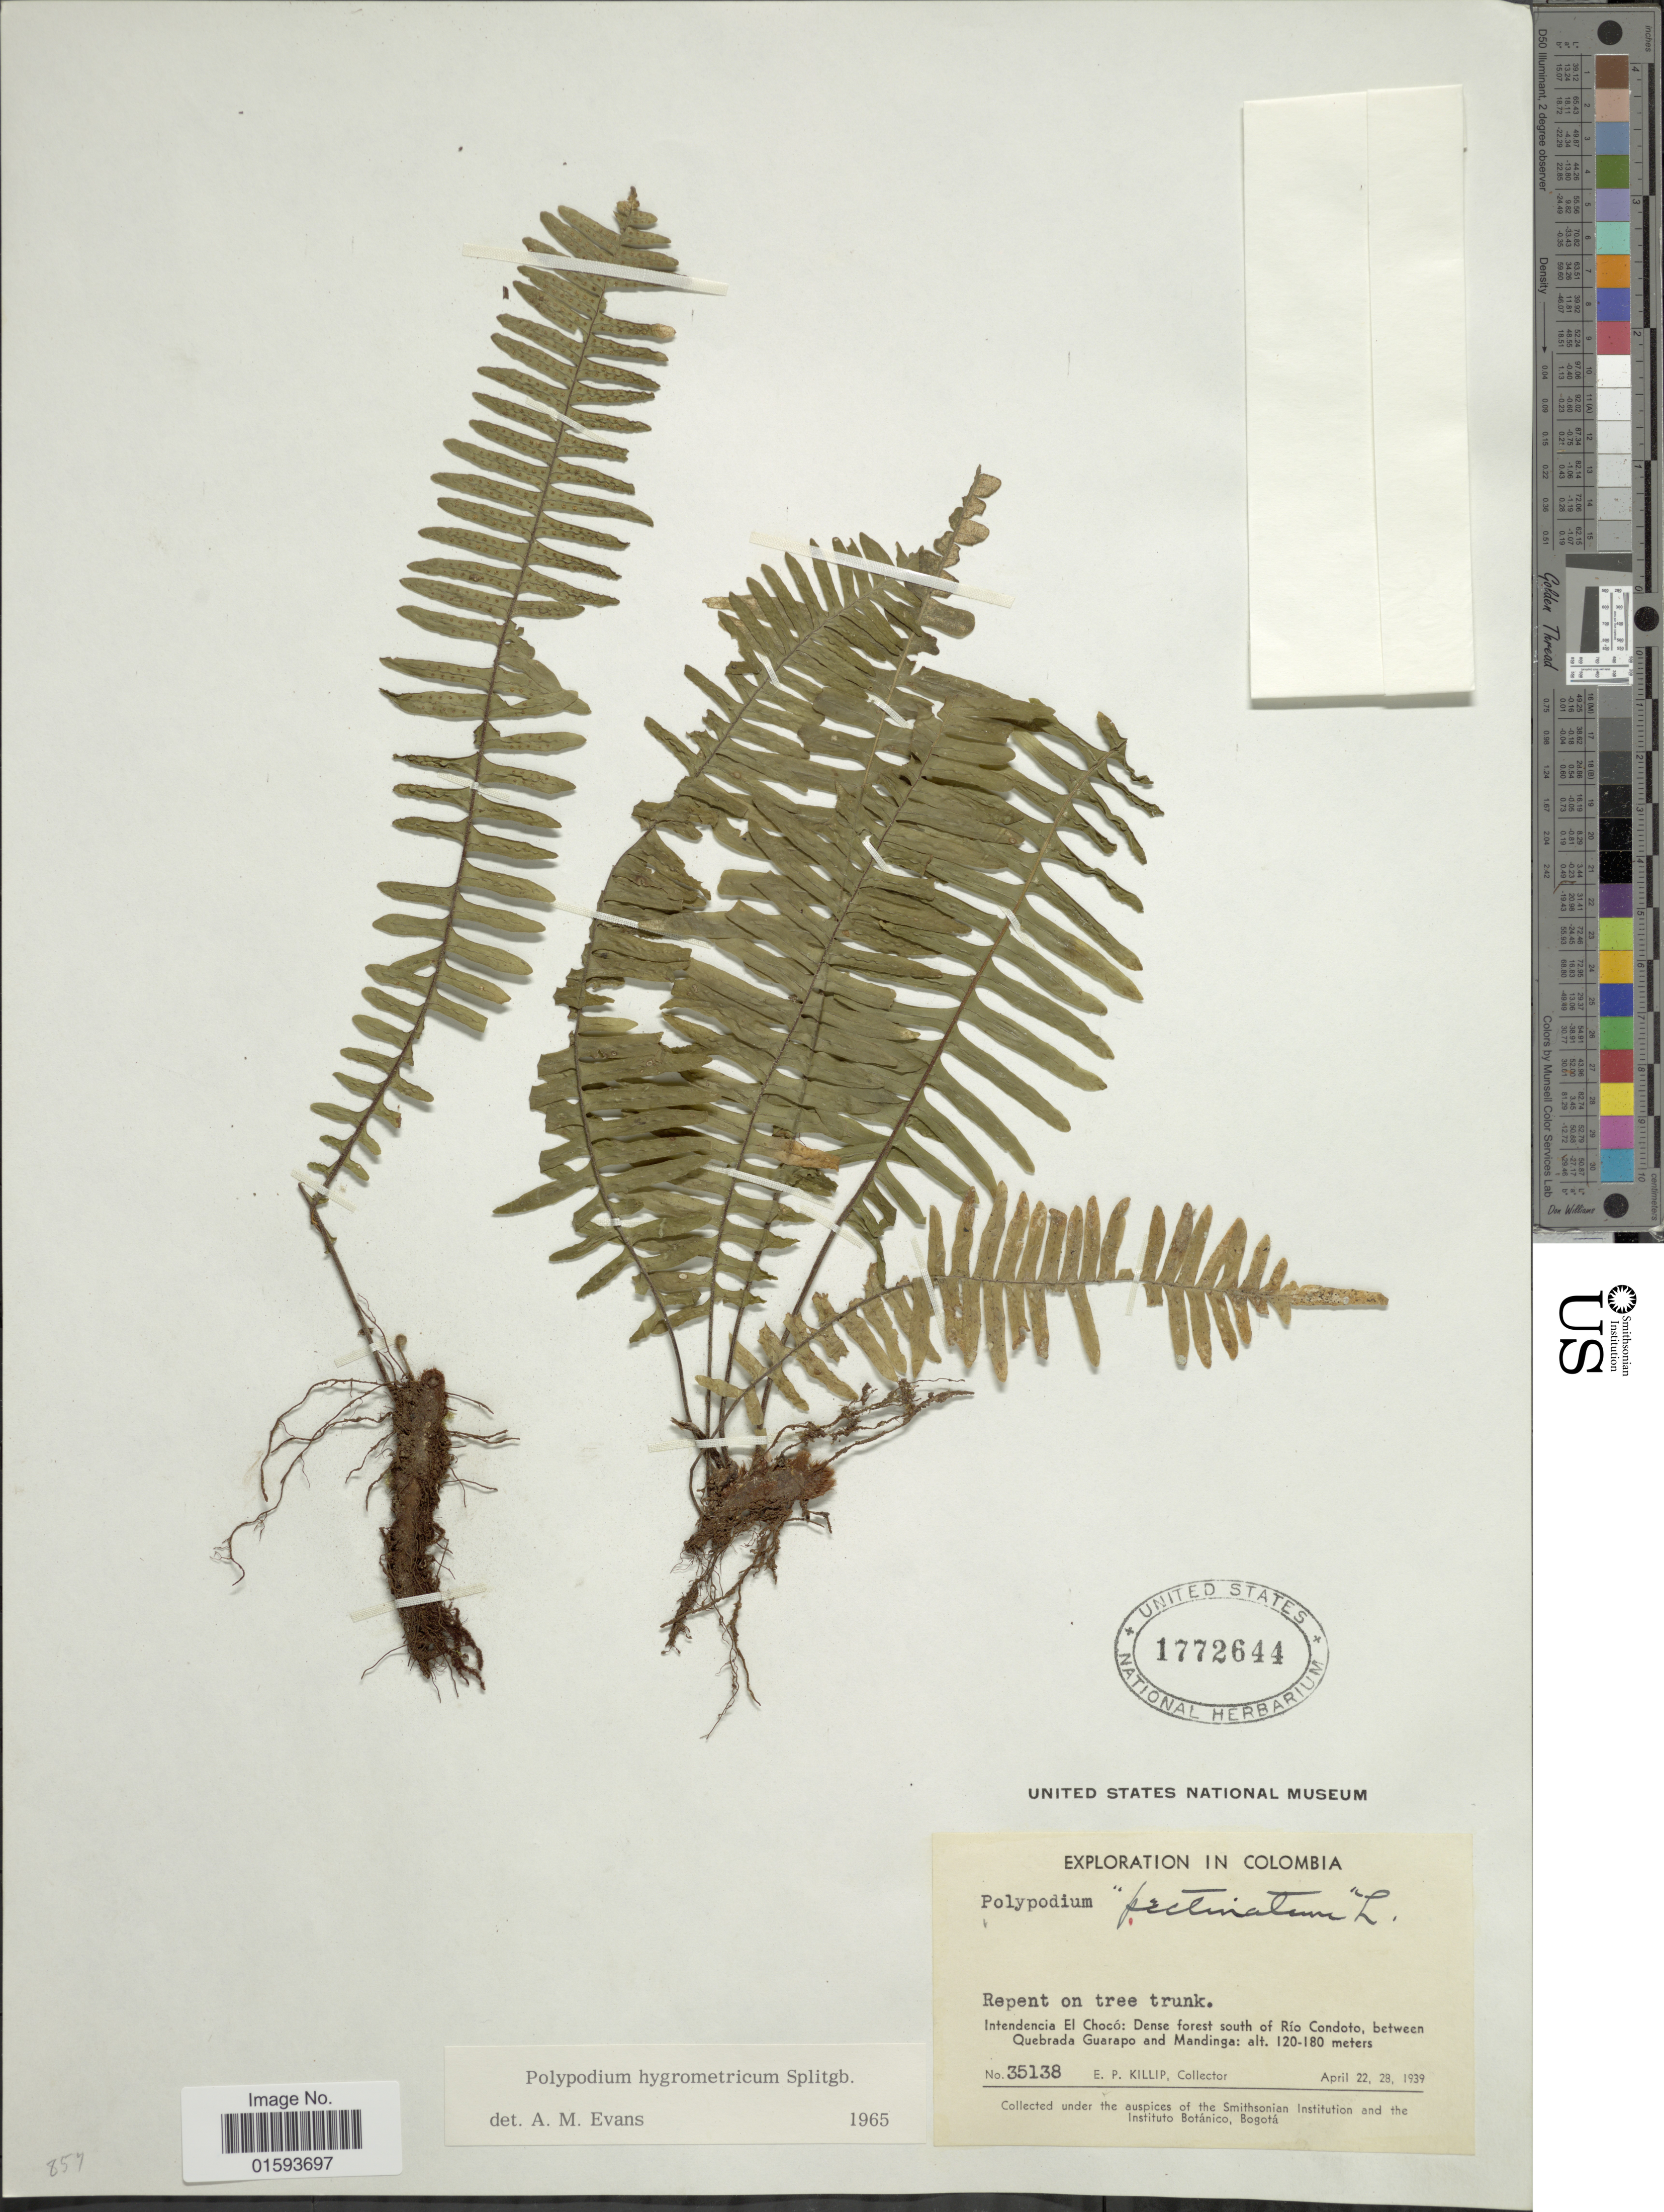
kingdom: Plantae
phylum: Tracheophyta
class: Polypodiopsida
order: Polypodiales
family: Polypodiaceae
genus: Pecluma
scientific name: Pecluma hygrometrica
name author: (Splitg.) M.G. Price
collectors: E. P. Killip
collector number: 35138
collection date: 1939-04-22/1939-04-28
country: Colombia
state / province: Chocó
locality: Intendencia El Choco: Dense forest south of Rio Condoto, between Quebrada Guarapo and Mandinga.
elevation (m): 120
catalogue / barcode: US 1772644